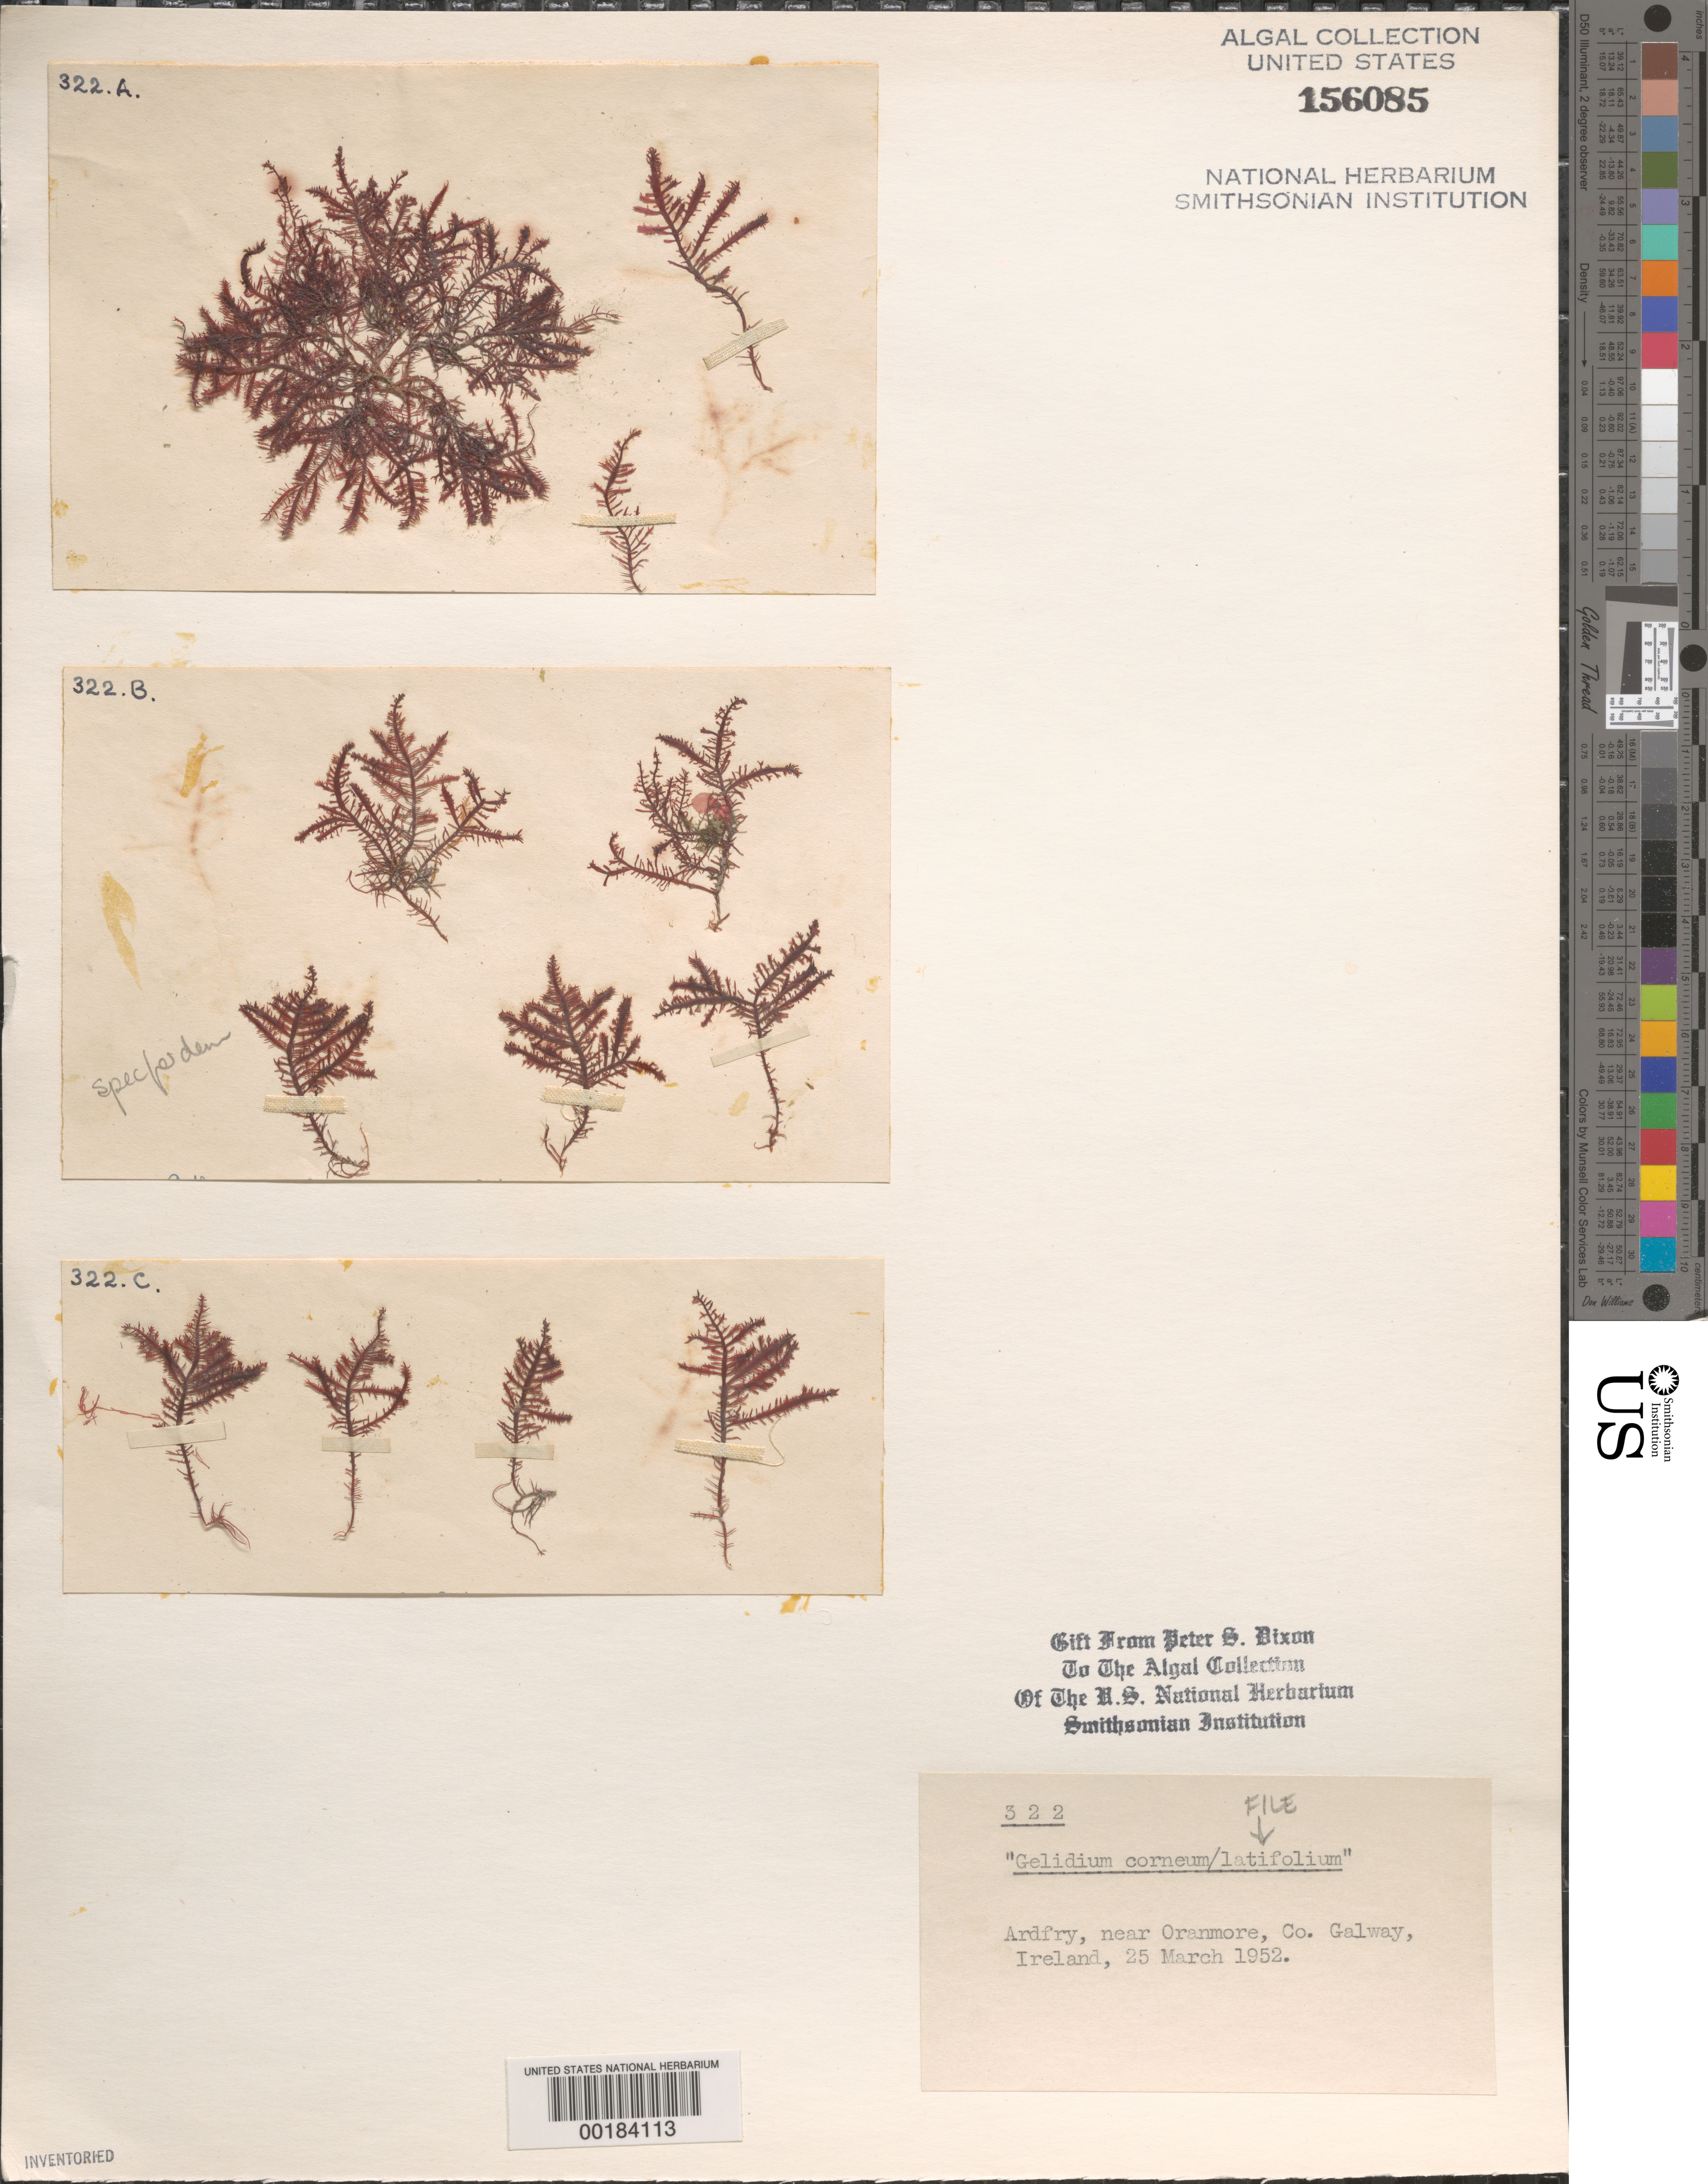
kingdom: Plantae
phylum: Rhodophyta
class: Florideophyceae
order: Gelidiales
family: Gelidiaceae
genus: Gelidium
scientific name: Gelidium spinosum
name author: (S.G. Gmel.) P.C. Silva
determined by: Algae name updating Project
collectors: P. S. Dixon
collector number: PSD 322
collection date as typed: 25 Mar 1952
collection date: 1952-03-25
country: Ireland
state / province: Connaught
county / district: Galway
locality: Ardfry, near Oranmore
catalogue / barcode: US 156085